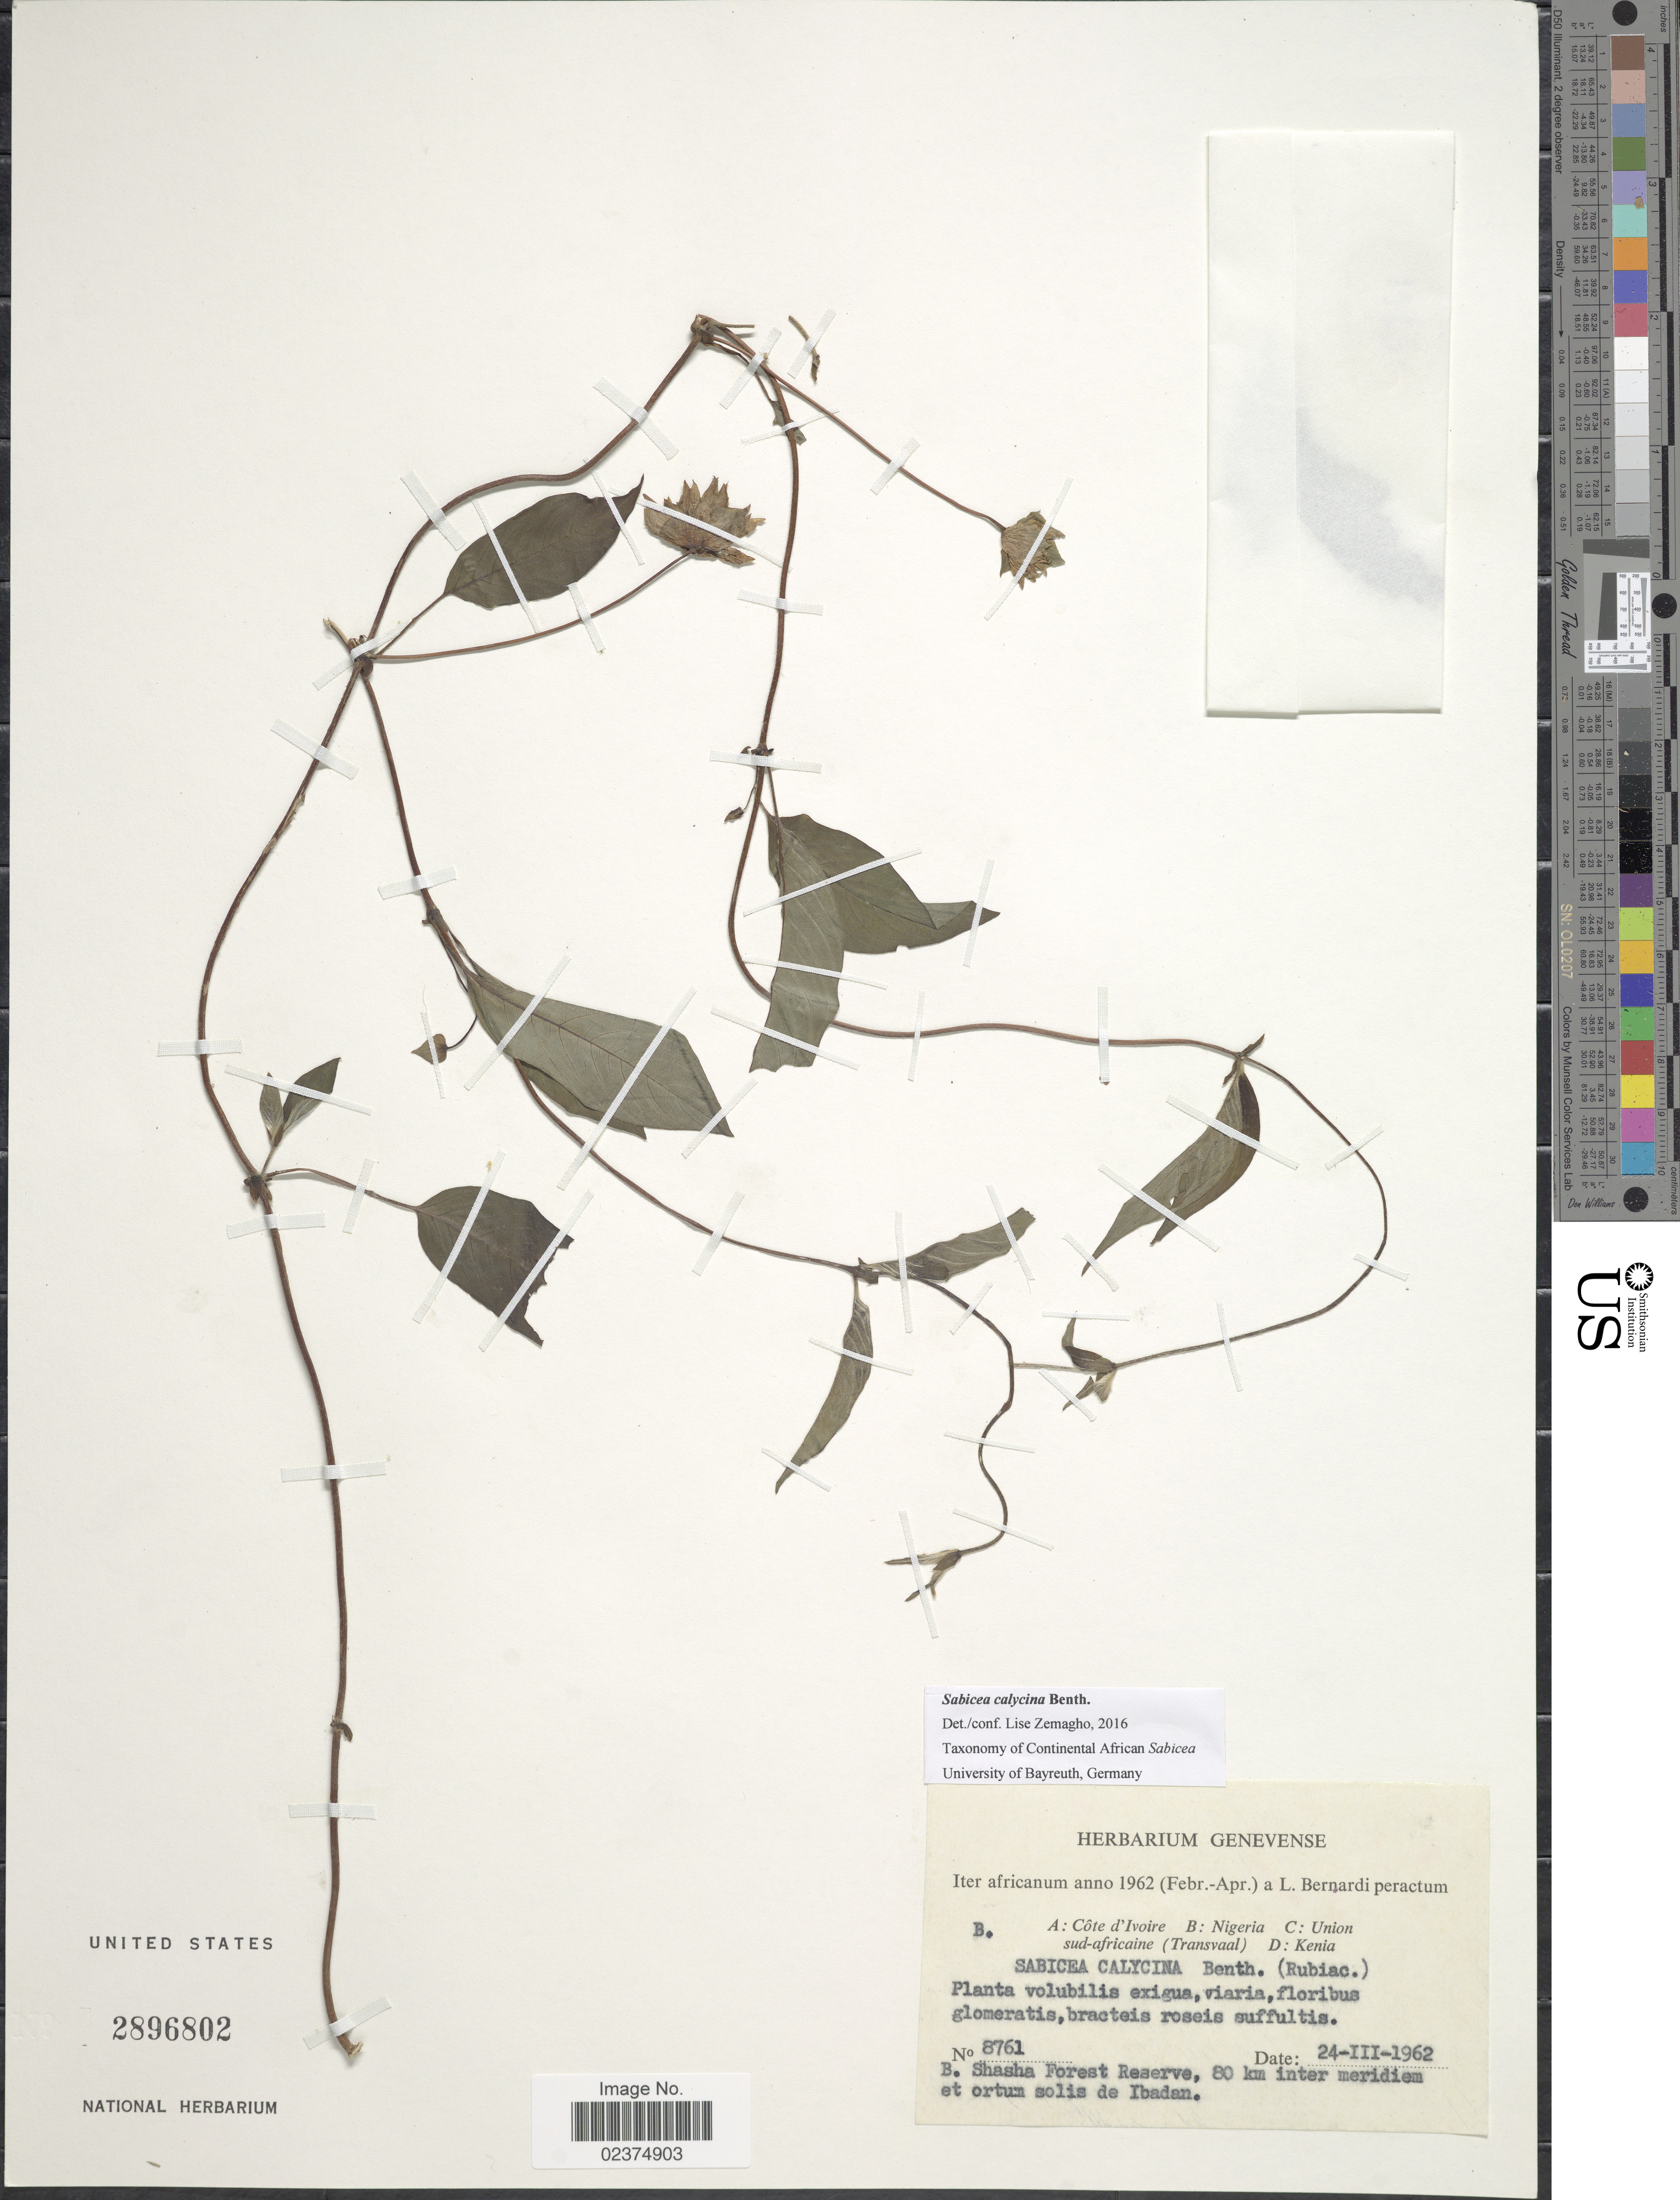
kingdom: Plantae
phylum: Tracheophyta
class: Magnoliopsida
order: Gentianales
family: Rubiaceae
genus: Sabicea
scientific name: Sabicea calycina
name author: Benth.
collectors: L. Bernardi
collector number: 8761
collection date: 1962-03-24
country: Nigeria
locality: B. Shasha Forest Reserve, 80 km inter meridiem et ortum solis de Ibadan [unsure placement]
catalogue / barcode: US 2896802